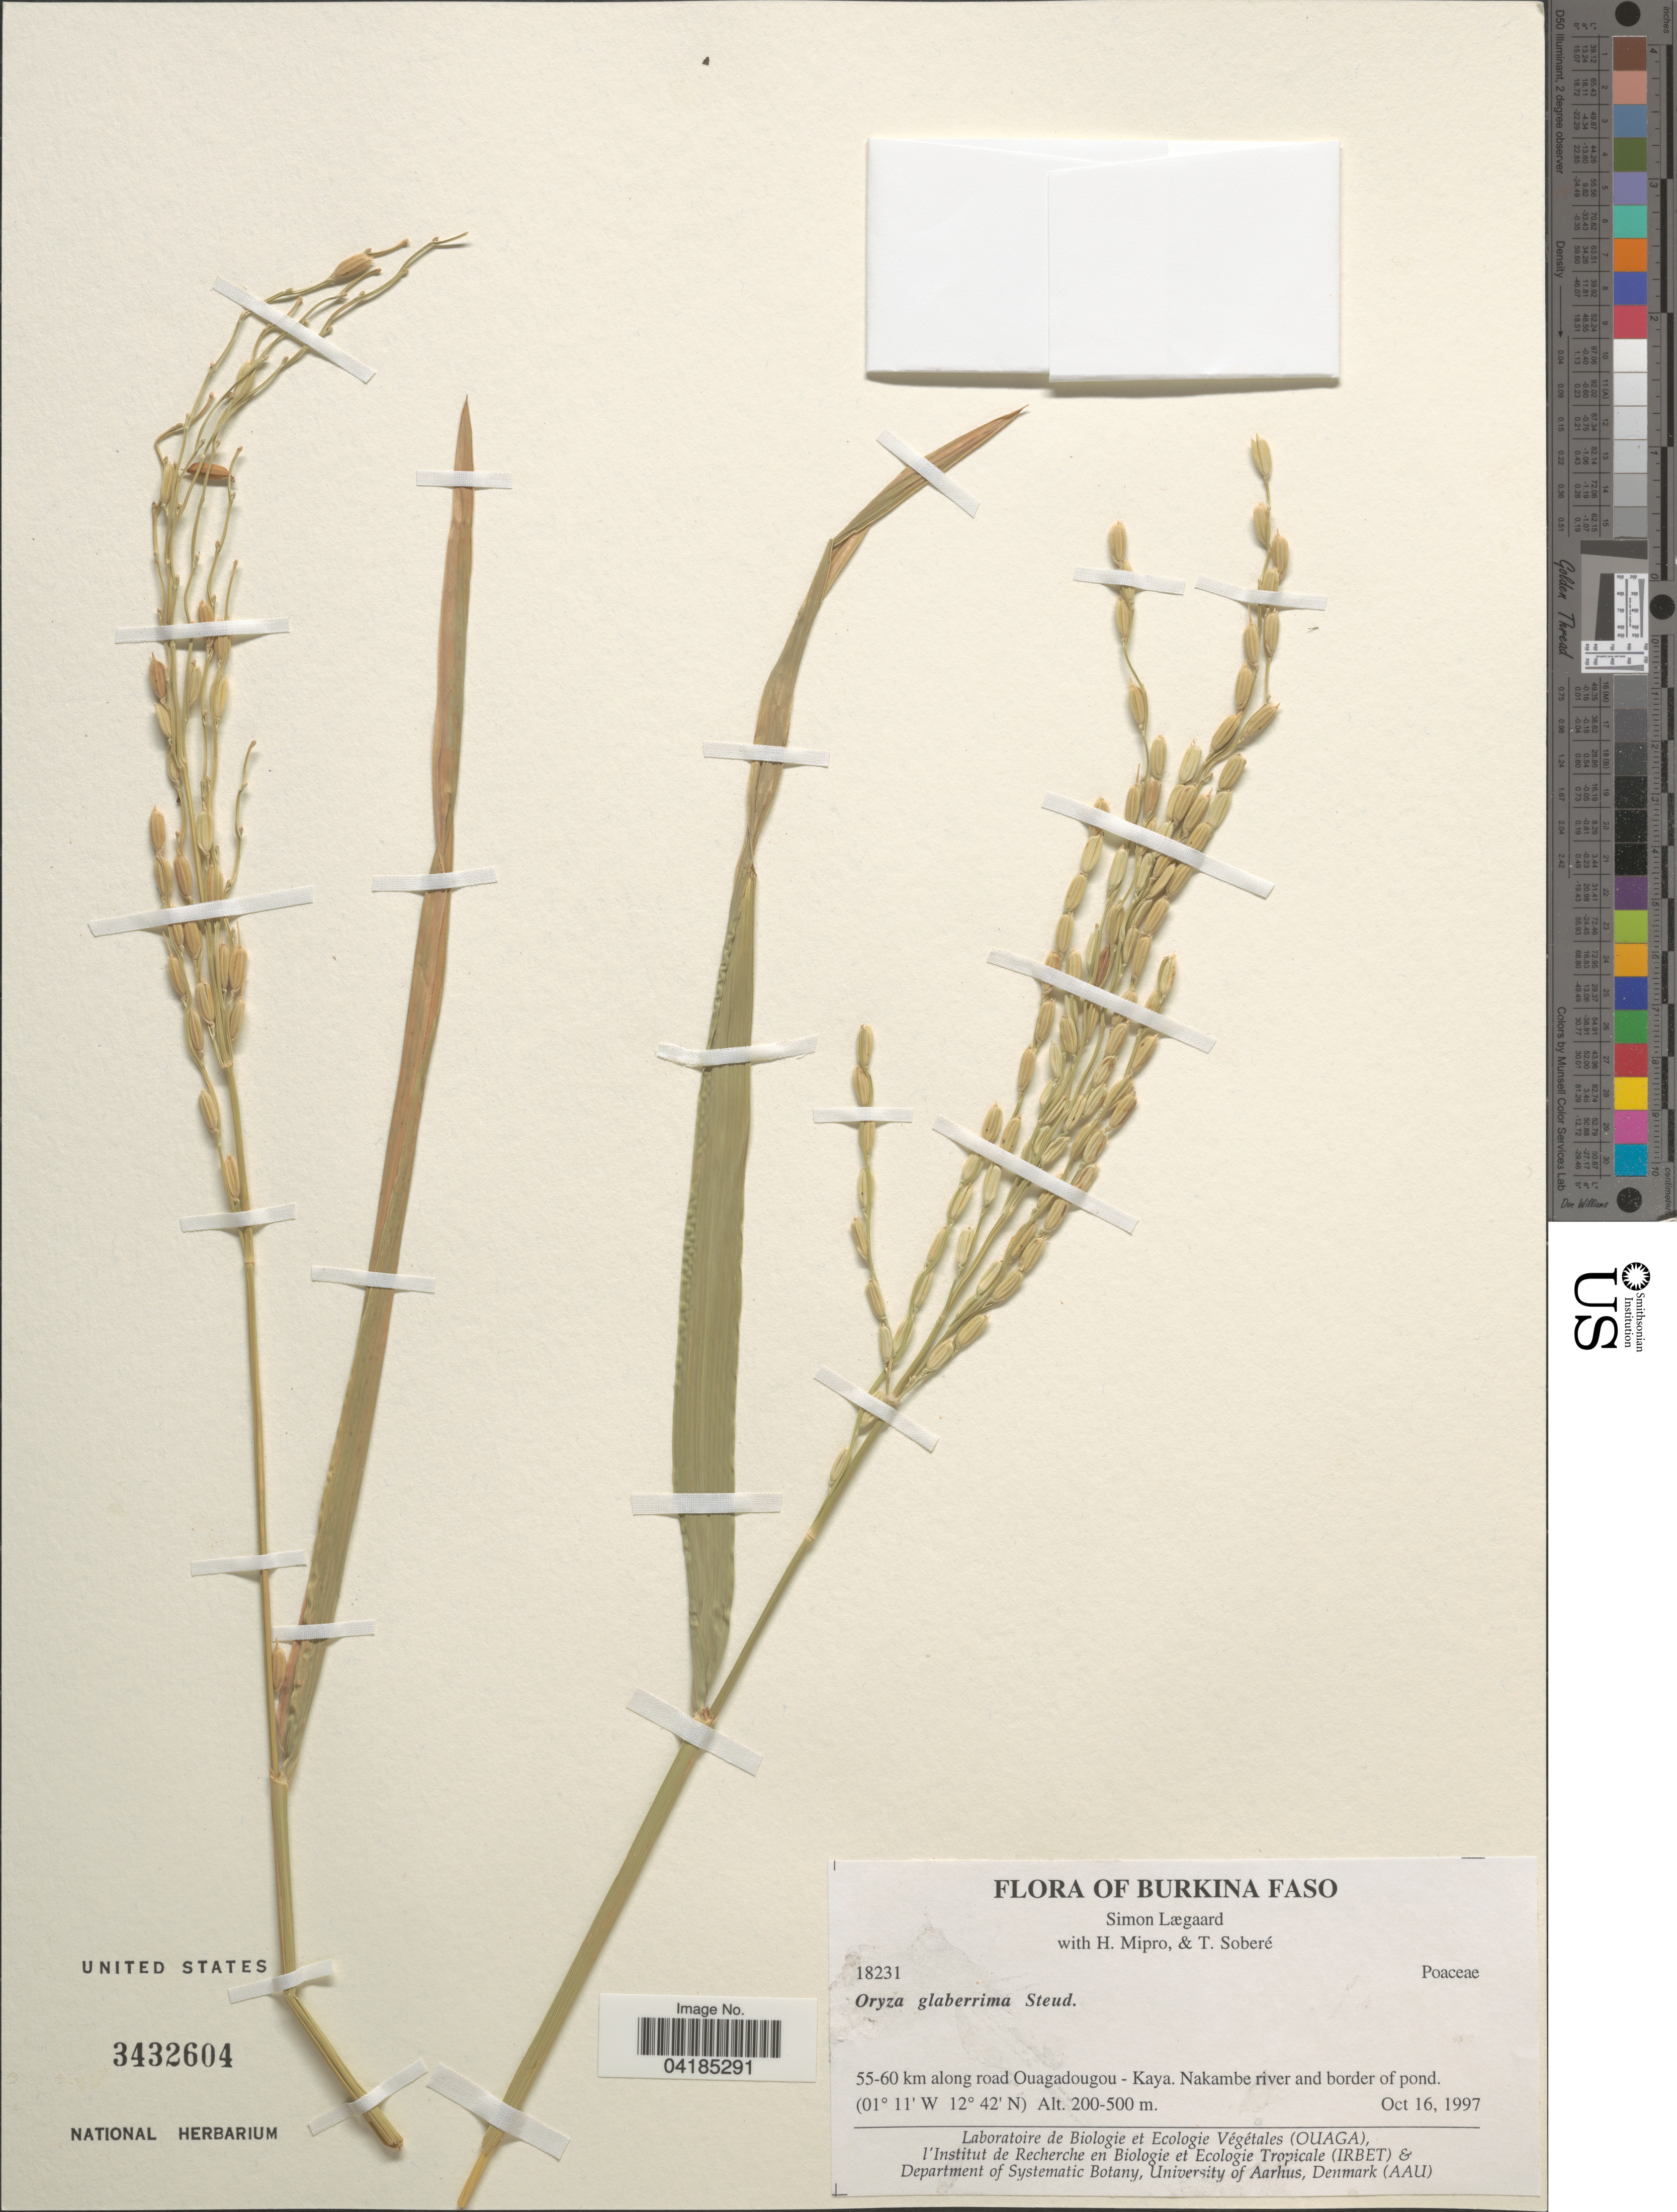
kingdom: Plantae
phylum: Tracheophyta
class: Liliopsida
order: Poales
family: Poaceae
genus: Oryza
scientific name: Oryza glaberrima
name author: Steud.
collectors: S. Lægaard, H. Mipro & T. Sobere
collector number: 18231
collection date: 1997-10-16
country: Burkina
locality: Burkina Faso. 55-60 km along road Ouagadougou - Kaya. Nakambe river and border of pond.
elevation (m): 200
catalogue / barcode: US 3432604